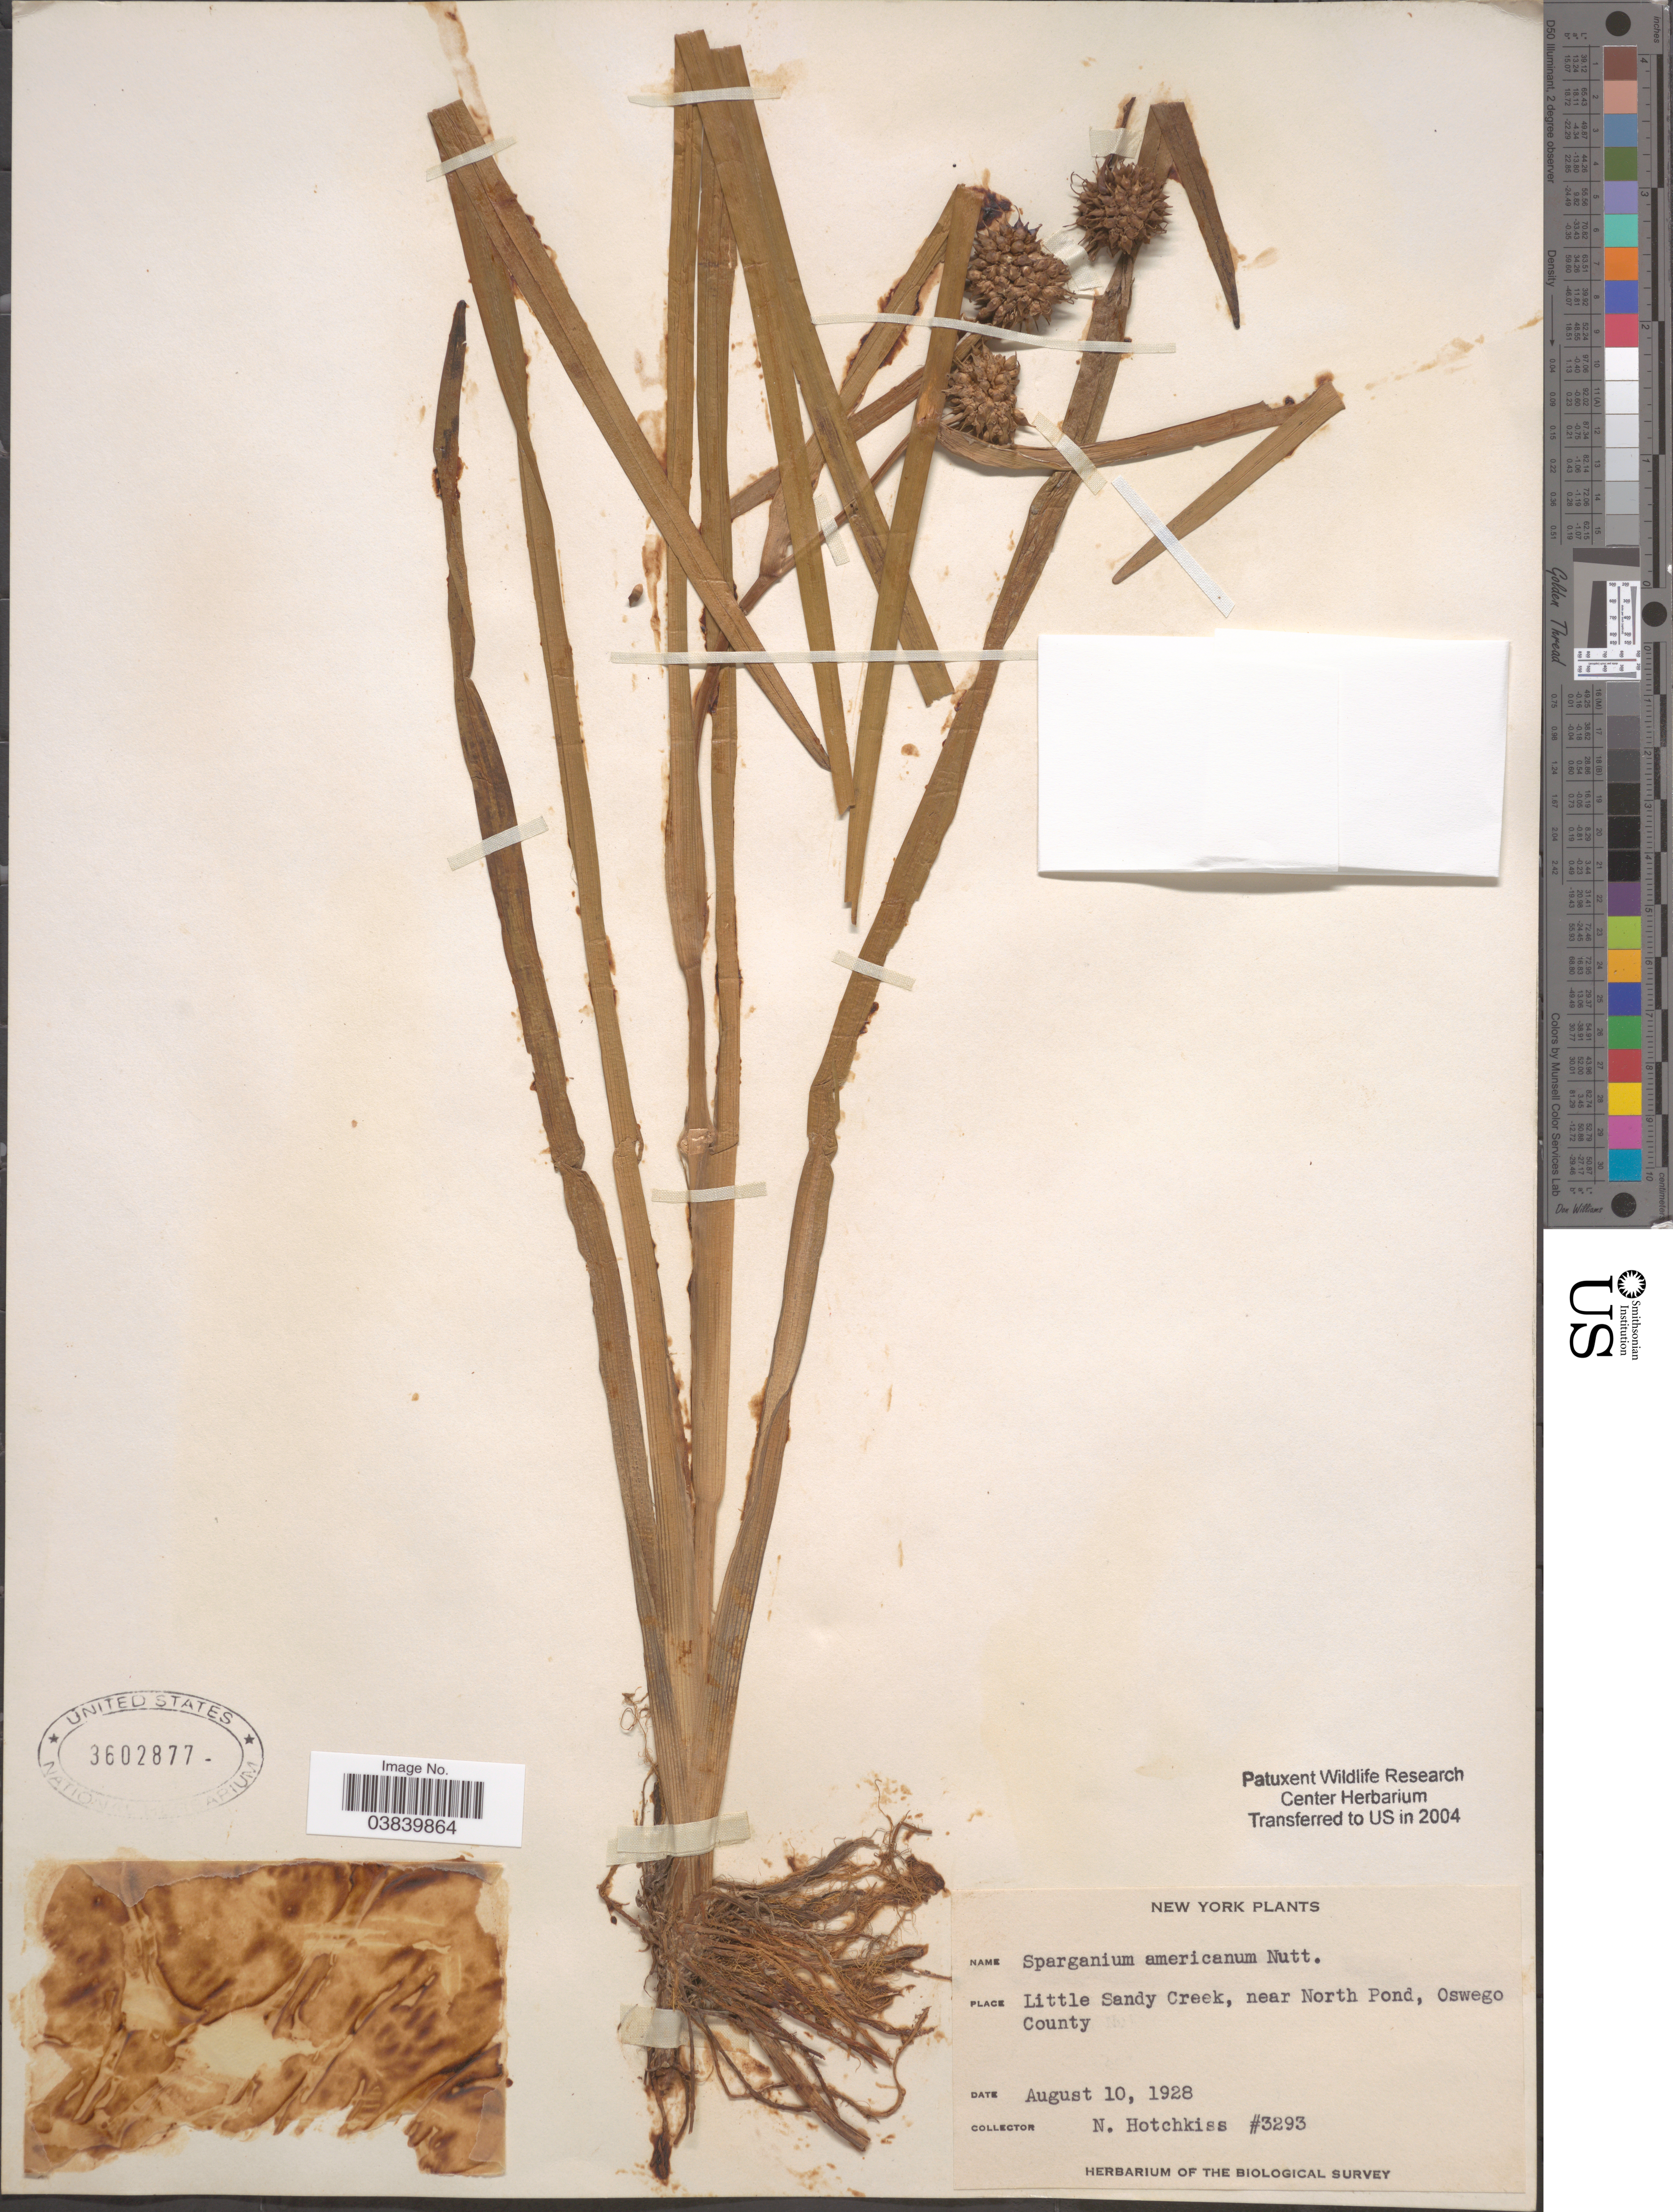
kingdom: Plantae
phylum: Tracheophyta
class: Liliopsida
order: Poales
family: Typhaceae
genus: Sparganium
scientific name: Sparganium americanum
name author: Nutt.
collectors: N. Hotchkiss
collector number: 3293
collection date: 1928-08-10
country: United States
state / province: New York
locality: Little Sandy Creek, near North Pond, Oswego County.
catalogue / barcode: US 3602877